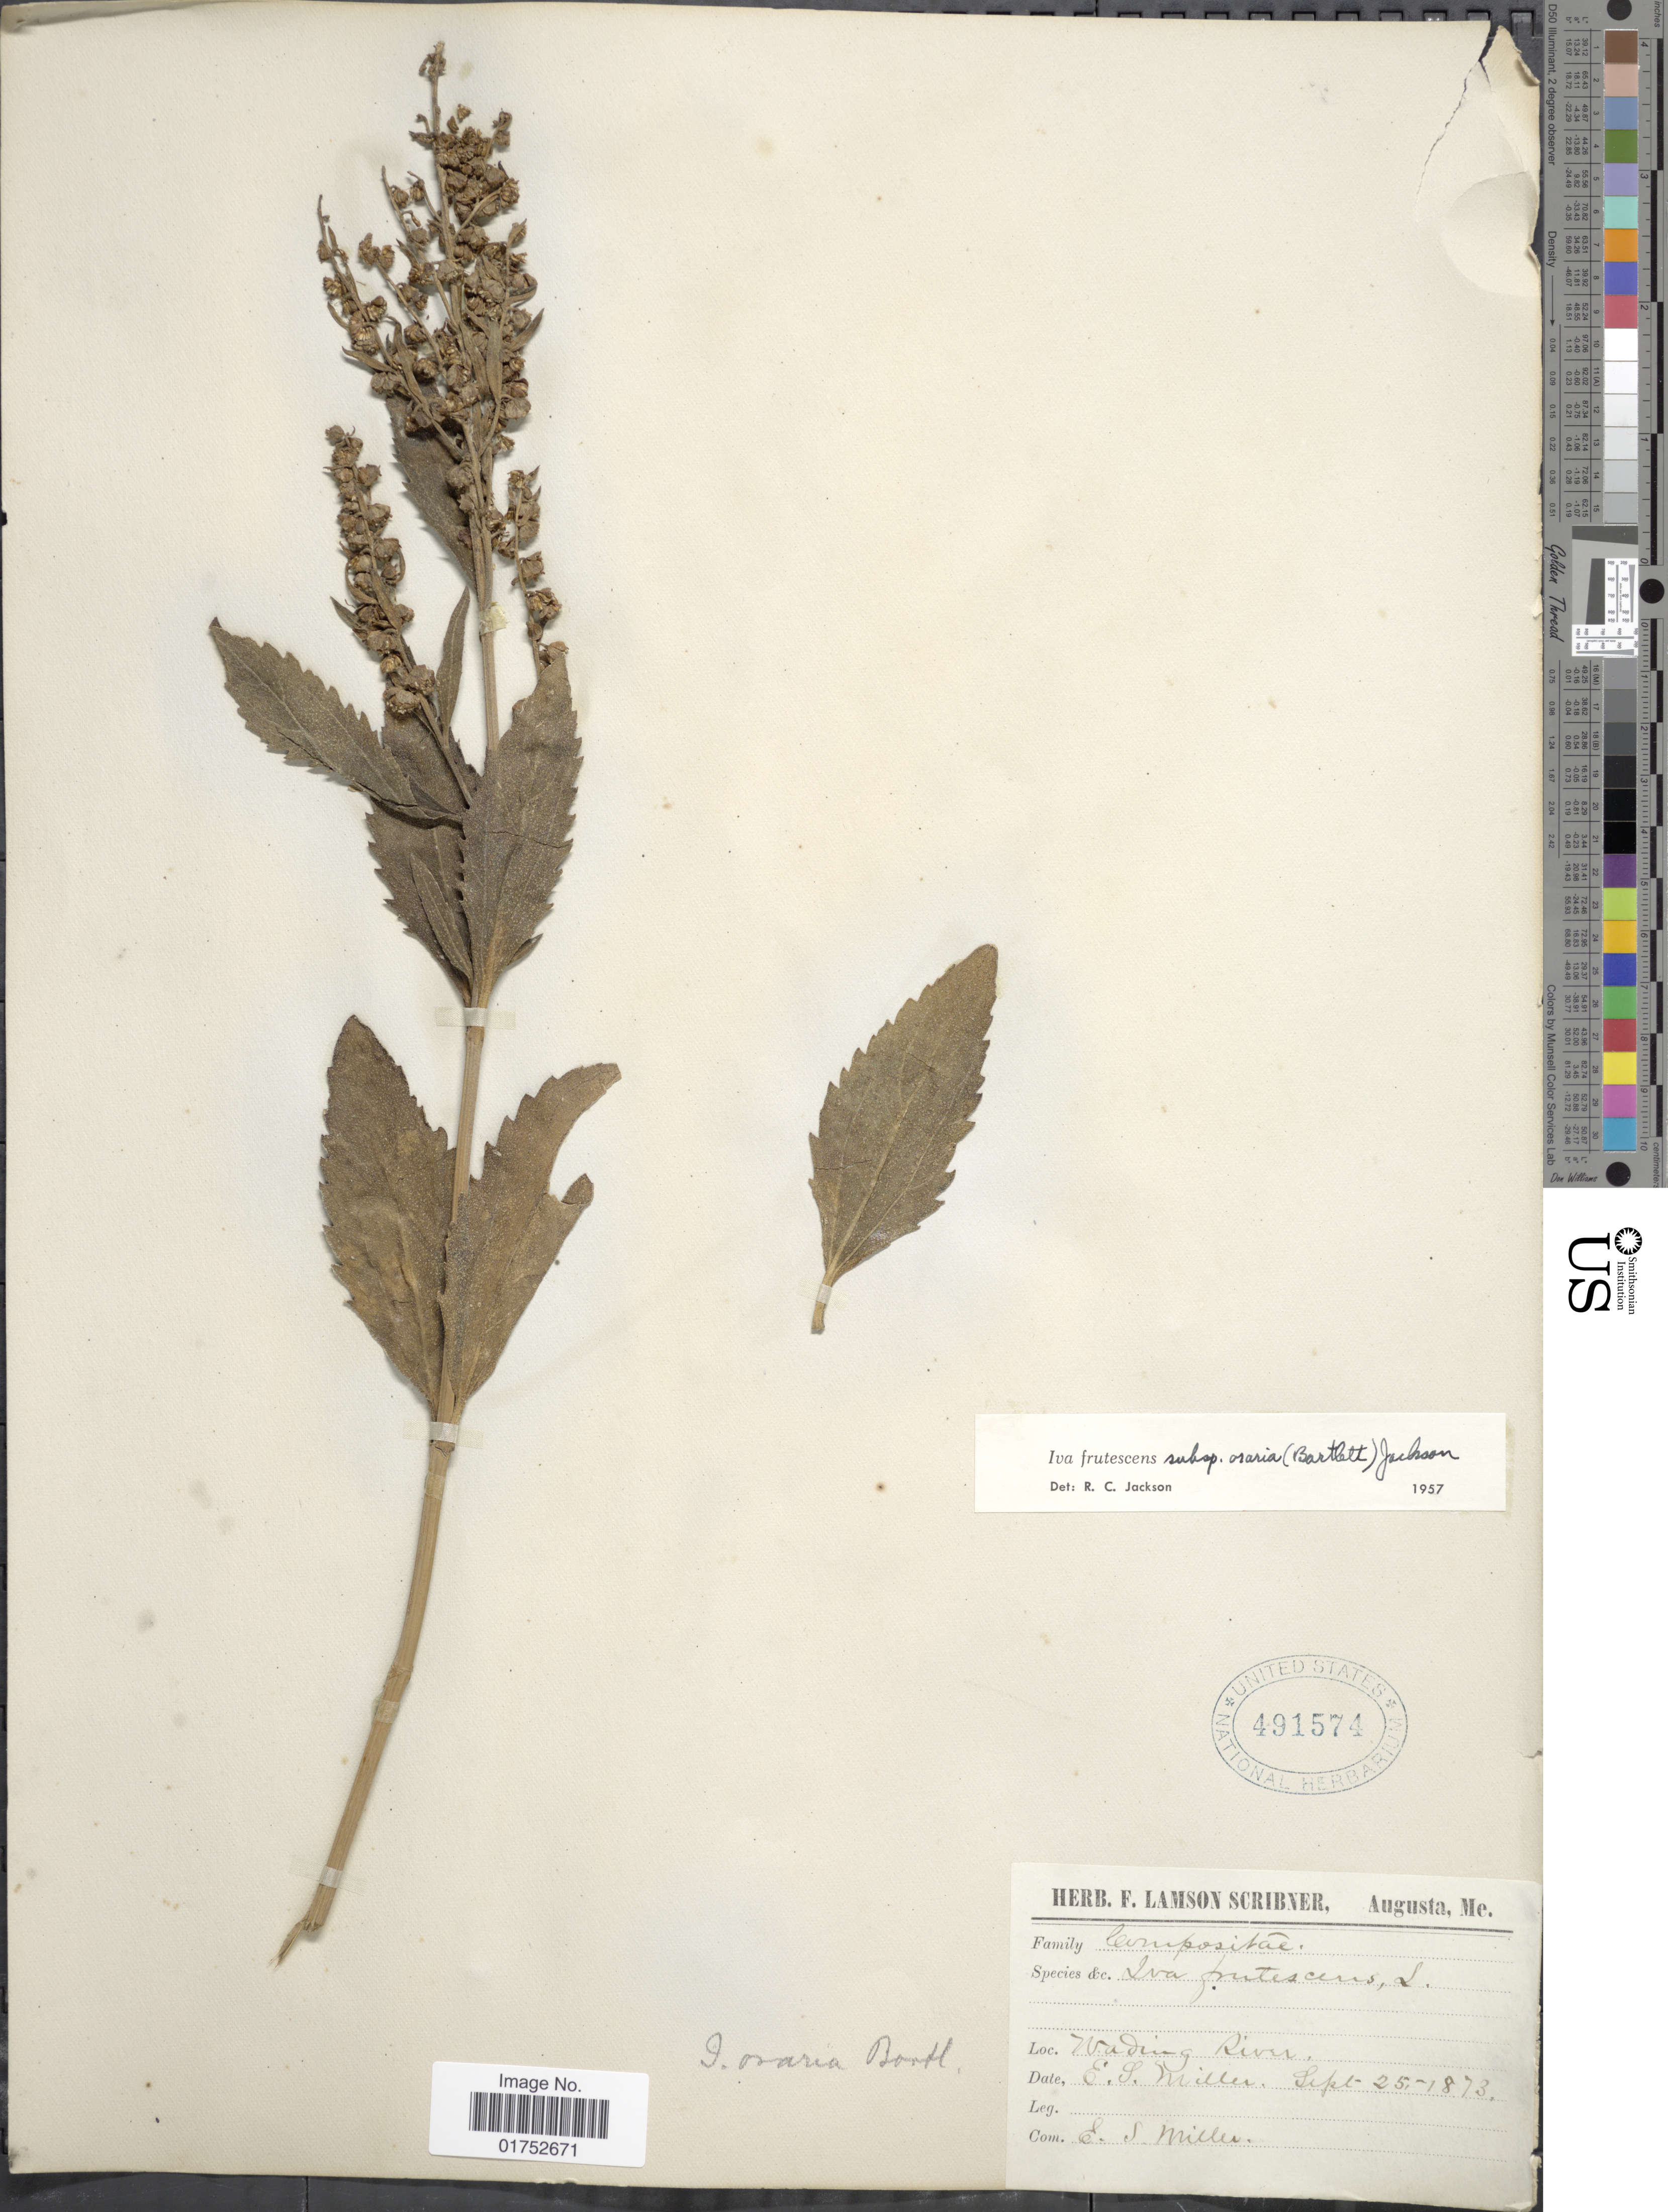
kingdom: Plantae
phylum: Tracheophyta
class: Magnoliopsida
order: Asterales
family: Asteraceae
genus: Iva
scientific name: Iva frutescens subsp. oraria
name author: (Bartlett) R.C. Jacks.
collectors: E. S. Miller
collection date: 1873-09-25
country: United States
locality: Wading River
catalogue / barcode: US 491574